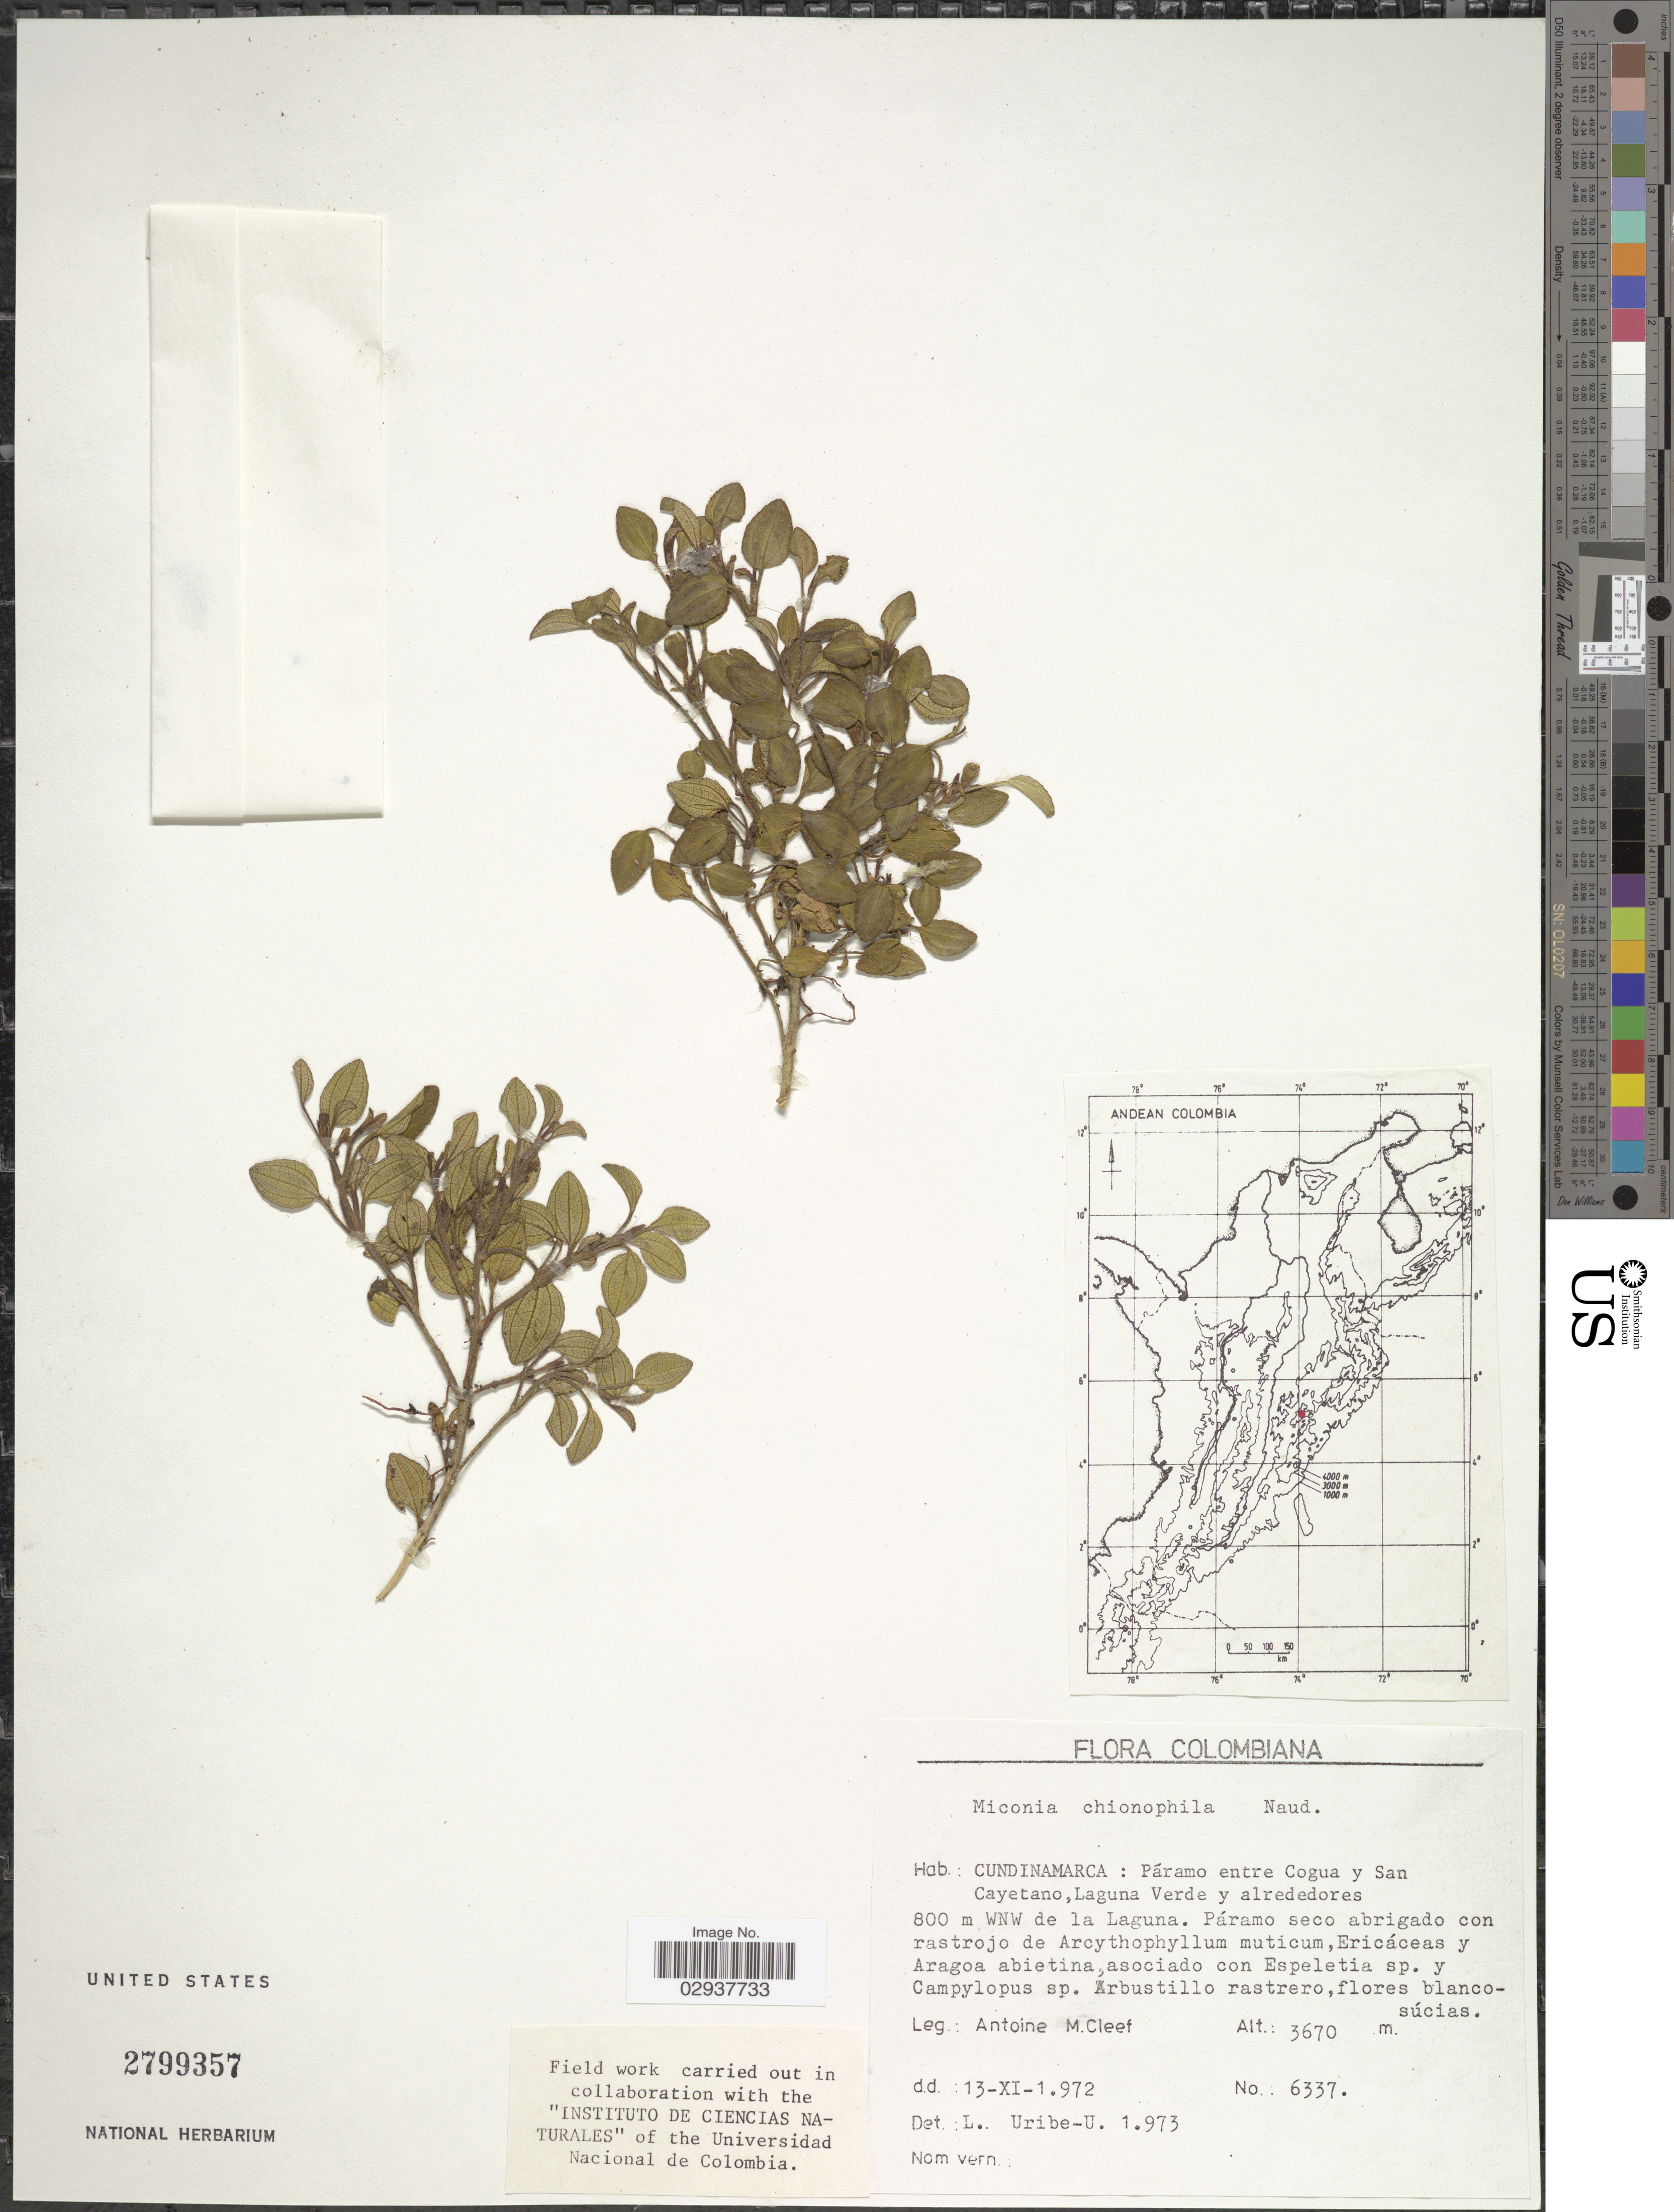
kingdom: Plantae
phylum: Tracheophyta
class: Magnoliopsida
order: Myrtales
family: Melastomataceae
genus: Miconia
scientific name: Miconia chionophila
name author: Naudin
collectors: A. M. Cleef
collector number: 6337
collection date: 1972-11-13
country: Colombia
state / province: Cundinamarca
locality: Páramo entre Cogua y San Cayetano, Laguna Verde y alrededores 800 m WNW de la Laguna.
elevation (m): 3670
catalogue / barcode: US 2799357